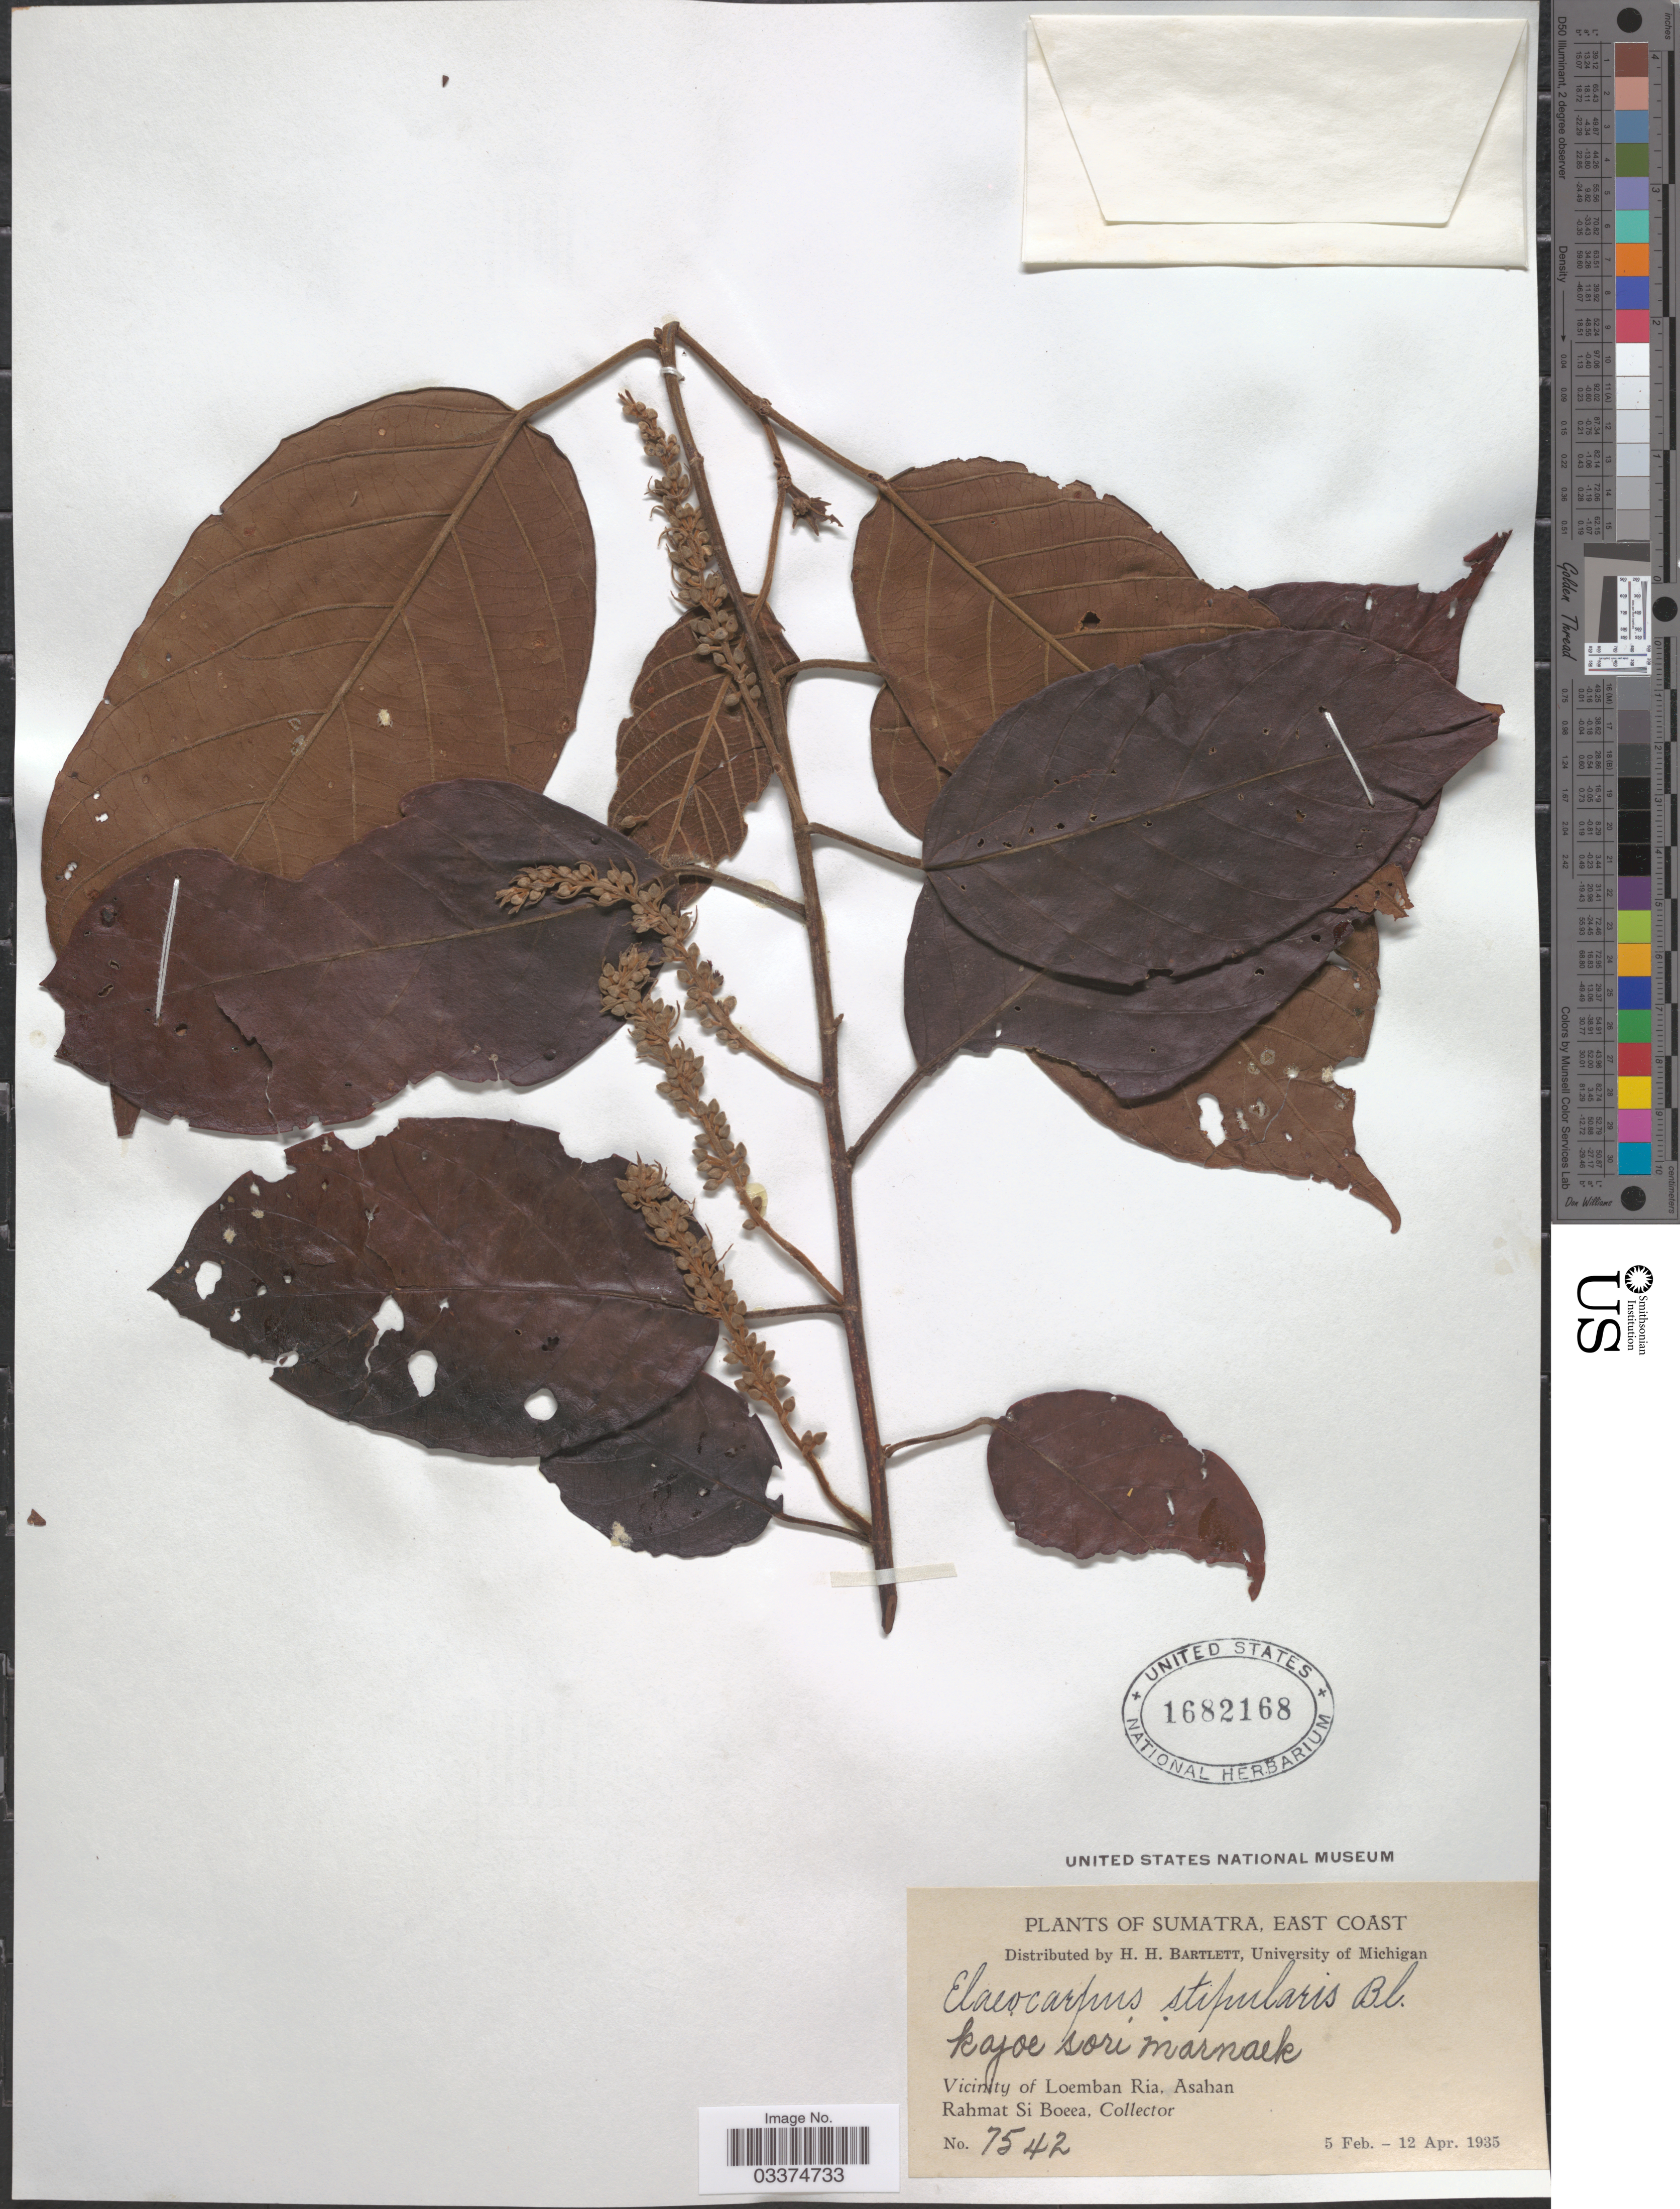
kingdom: Plantae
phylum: Tracheophyta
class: Magnoliopsida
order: Oxalidales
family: Elaeocarpaceae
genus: Elaeocarpus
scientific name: Elaeocarpus stipularis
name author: Blume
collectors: Rahmat Si Boeea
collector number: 7542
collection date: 1935-02-05/1935-04-12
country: Indonesia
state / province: Sumatra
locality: East Coast. Vicinity of Loemban Ria, Asahan.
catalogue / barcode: US 1682168